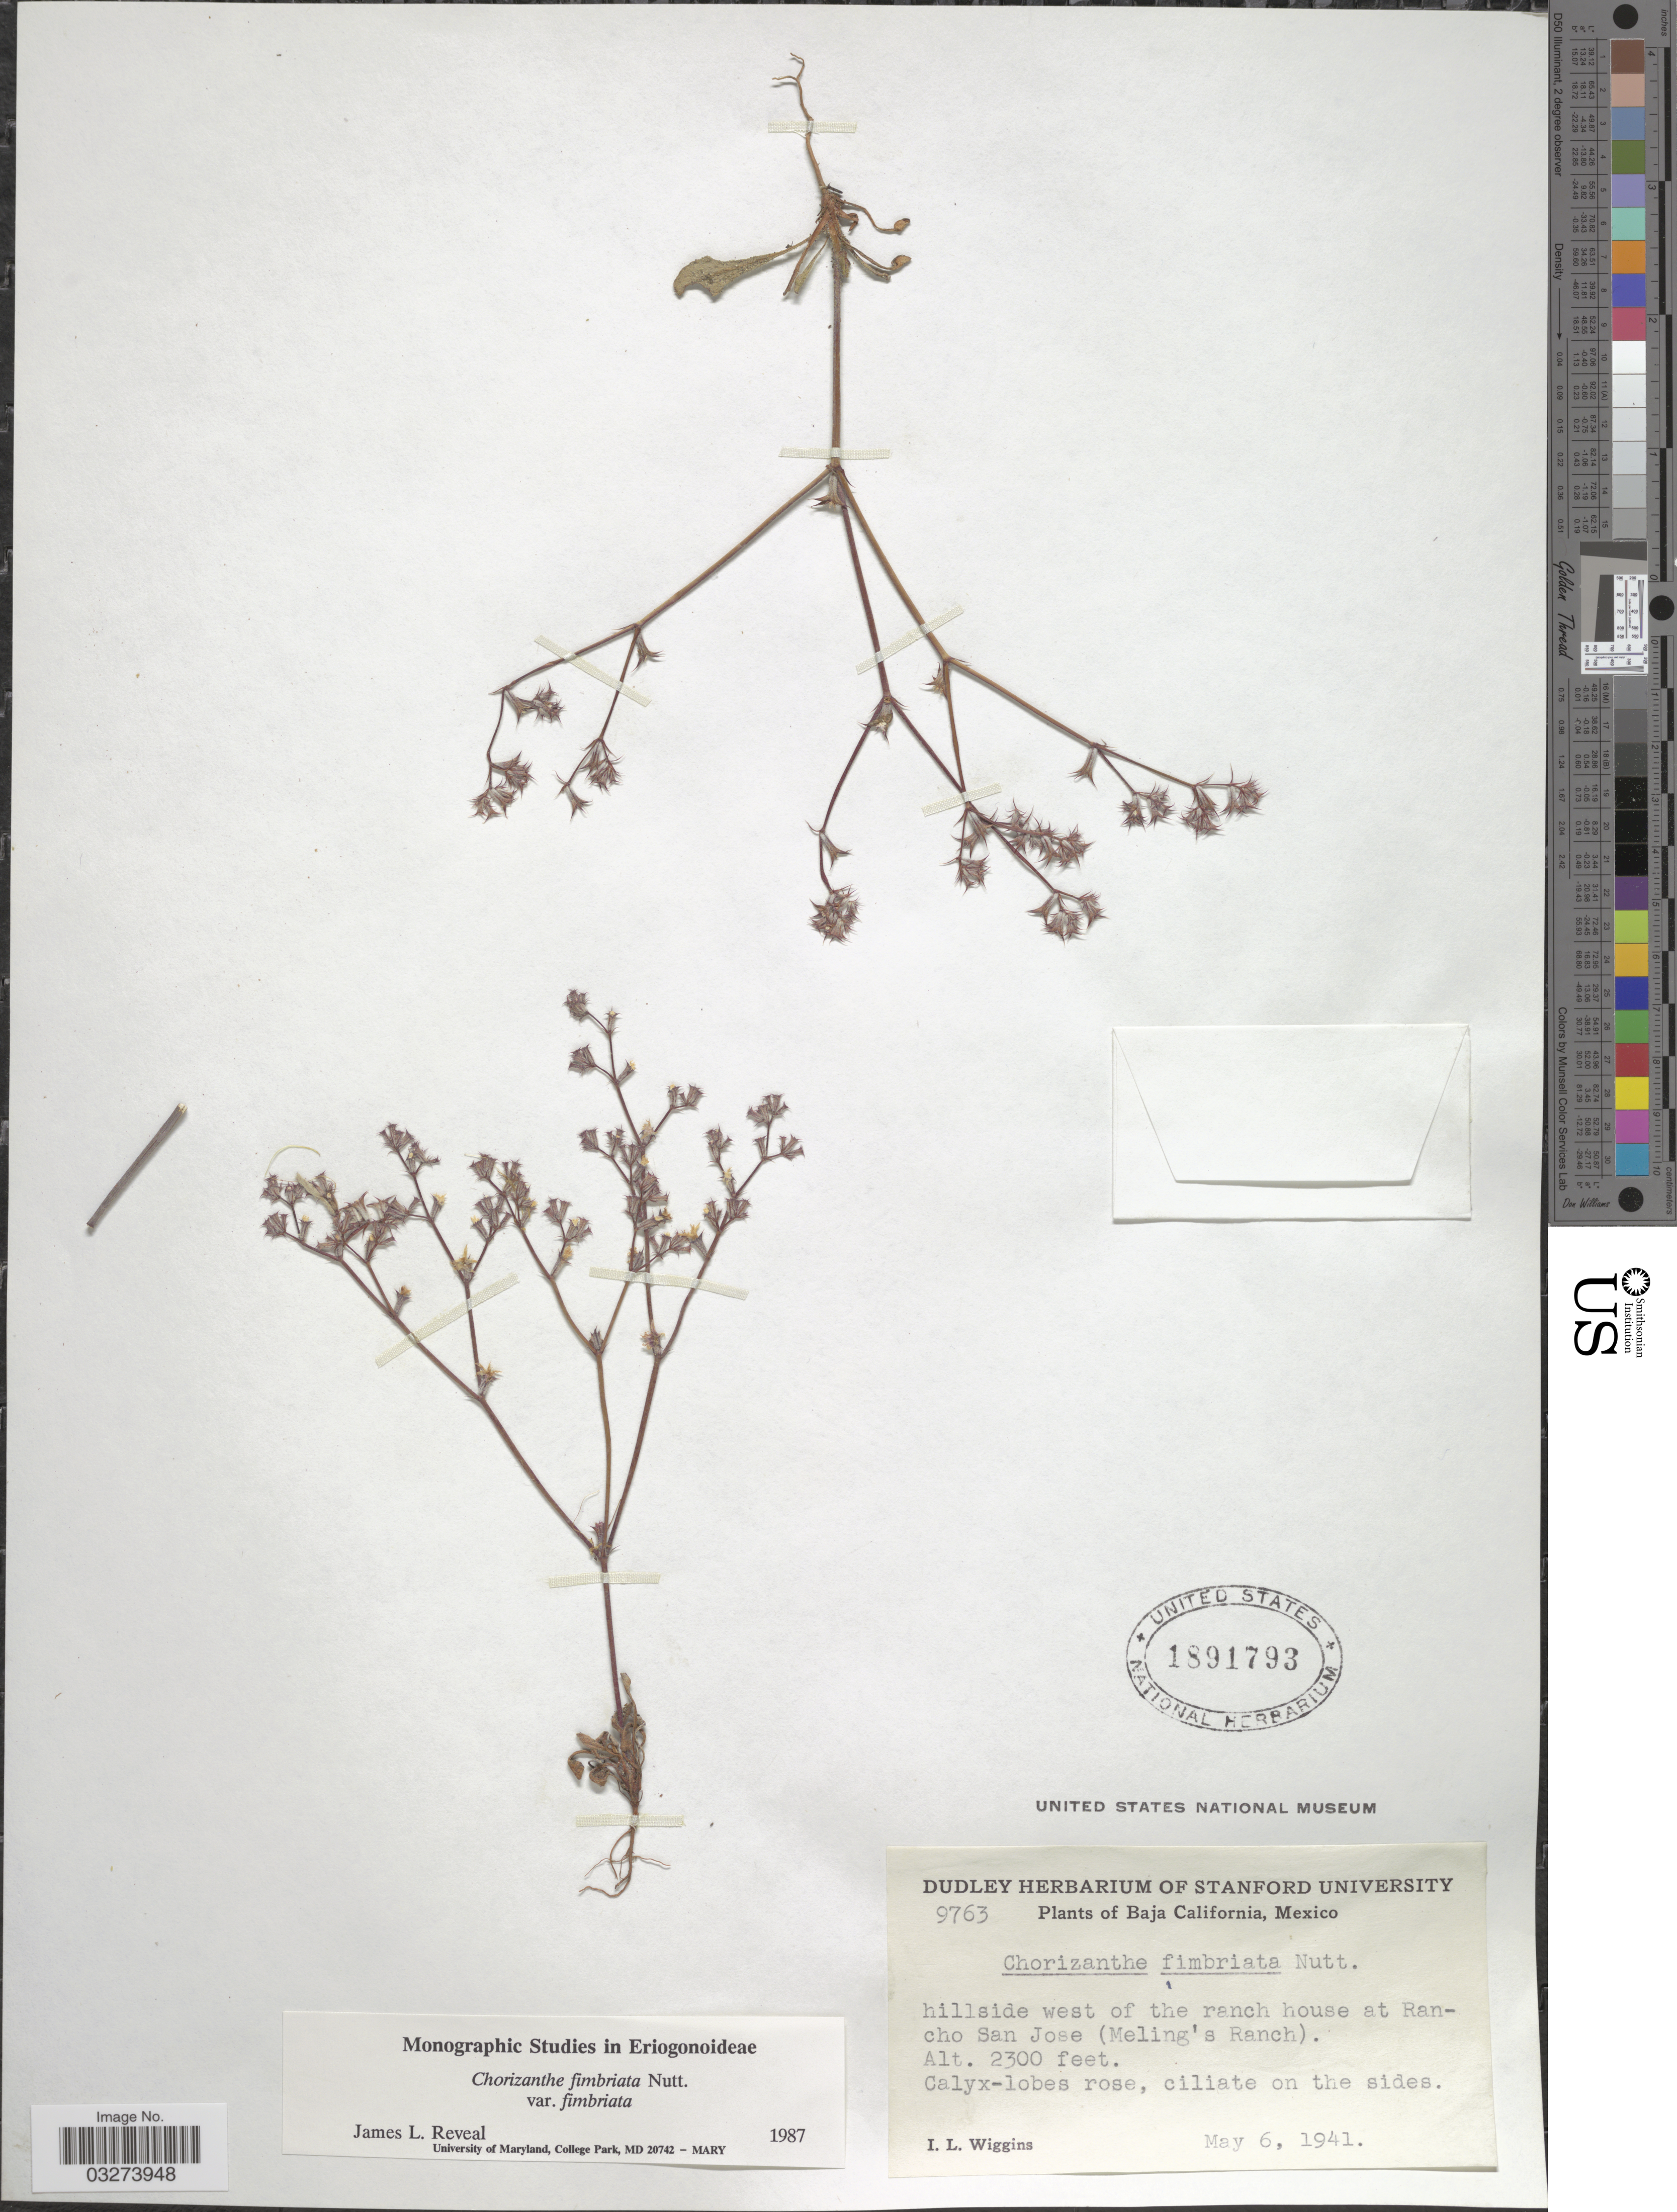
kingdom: Plantae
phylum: Tracheophyta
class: Magnoliopsida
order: Caryophyllales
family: Polygonaceae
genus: Chorizanthe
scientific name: Chorizanthe fimbriata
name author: Nutt.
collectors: I. L. Wiggins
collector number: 9763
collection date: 1941-05-06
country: Mexico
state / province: Baja California Norte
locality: Hillside west of the ranch house at Rancho San Jose (Meling's Ranch).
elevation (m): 701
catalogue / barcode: US 1891793